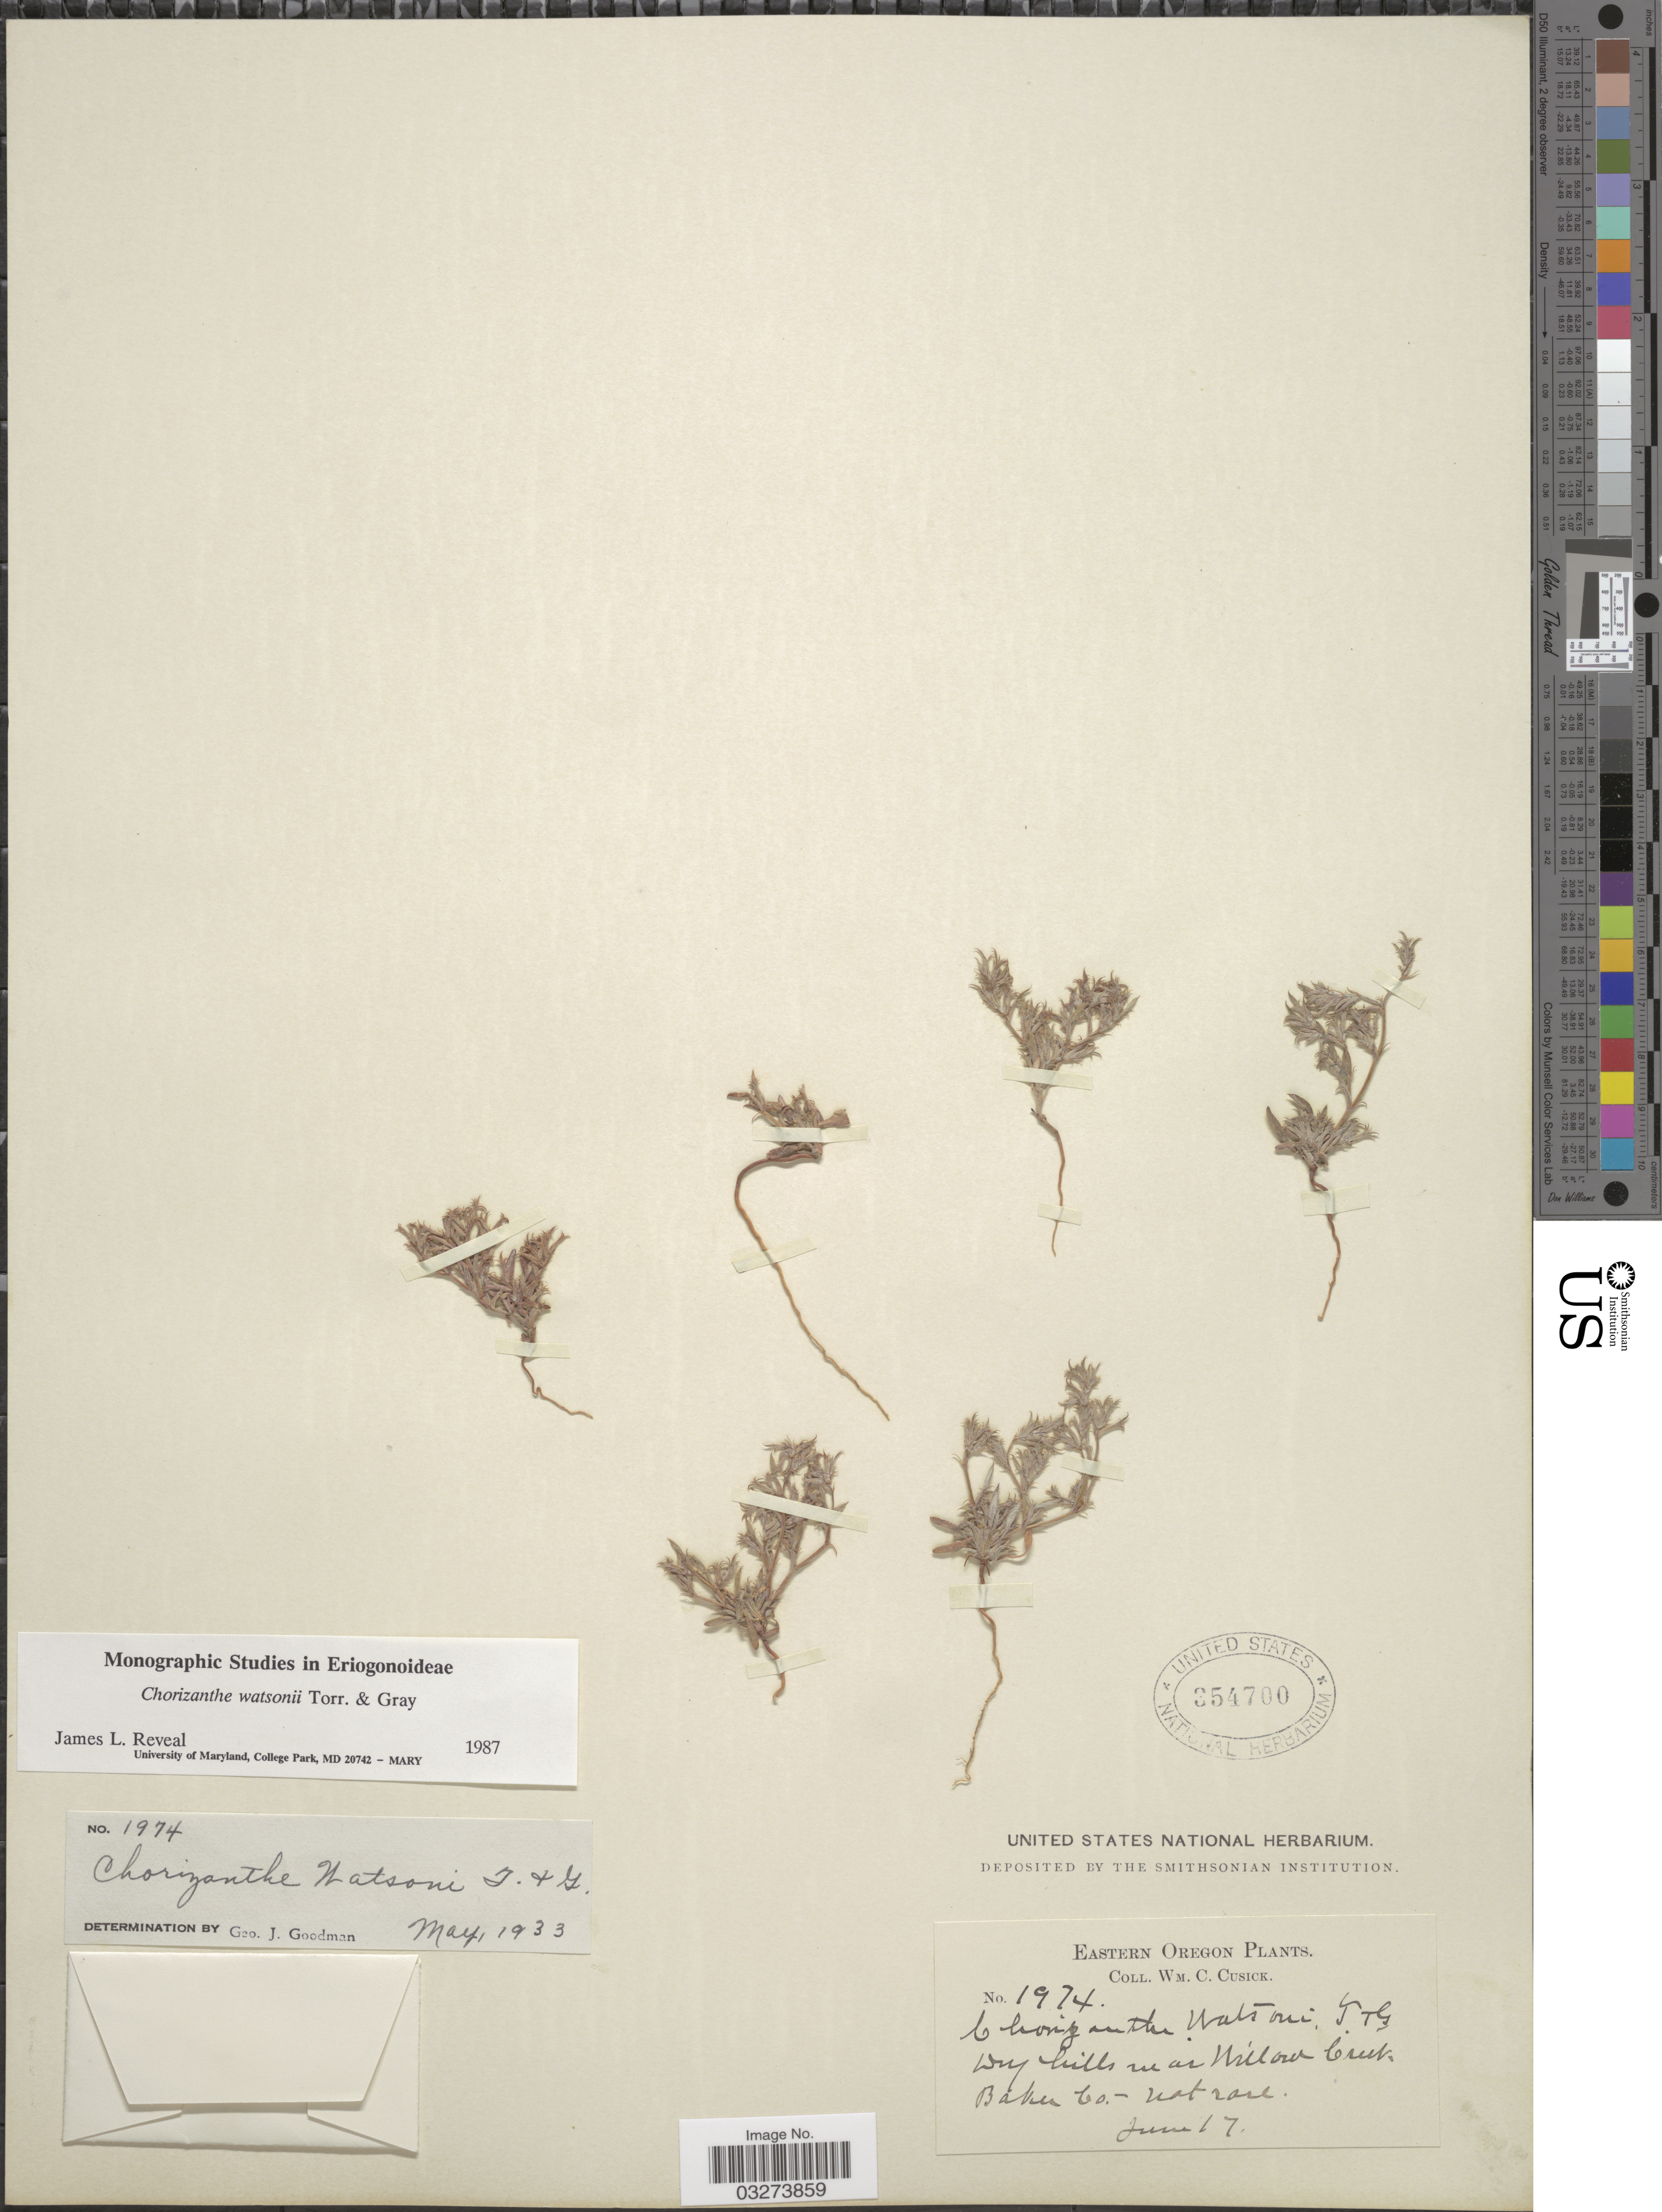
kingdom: Plantae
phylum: Tracheophyta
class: Magnoliopsida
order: Caryophyllales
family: Polygonaceae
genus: Chorizanthe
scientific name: Chorizanthe watsonii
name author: Torr. & A. Gray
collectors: W. C. Cusick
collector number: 1974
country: United States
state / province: Oregon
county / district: Baker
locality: Eastern Oregon. Dry hills near Wilson Creek, Baker Co.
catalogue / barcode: US 354700